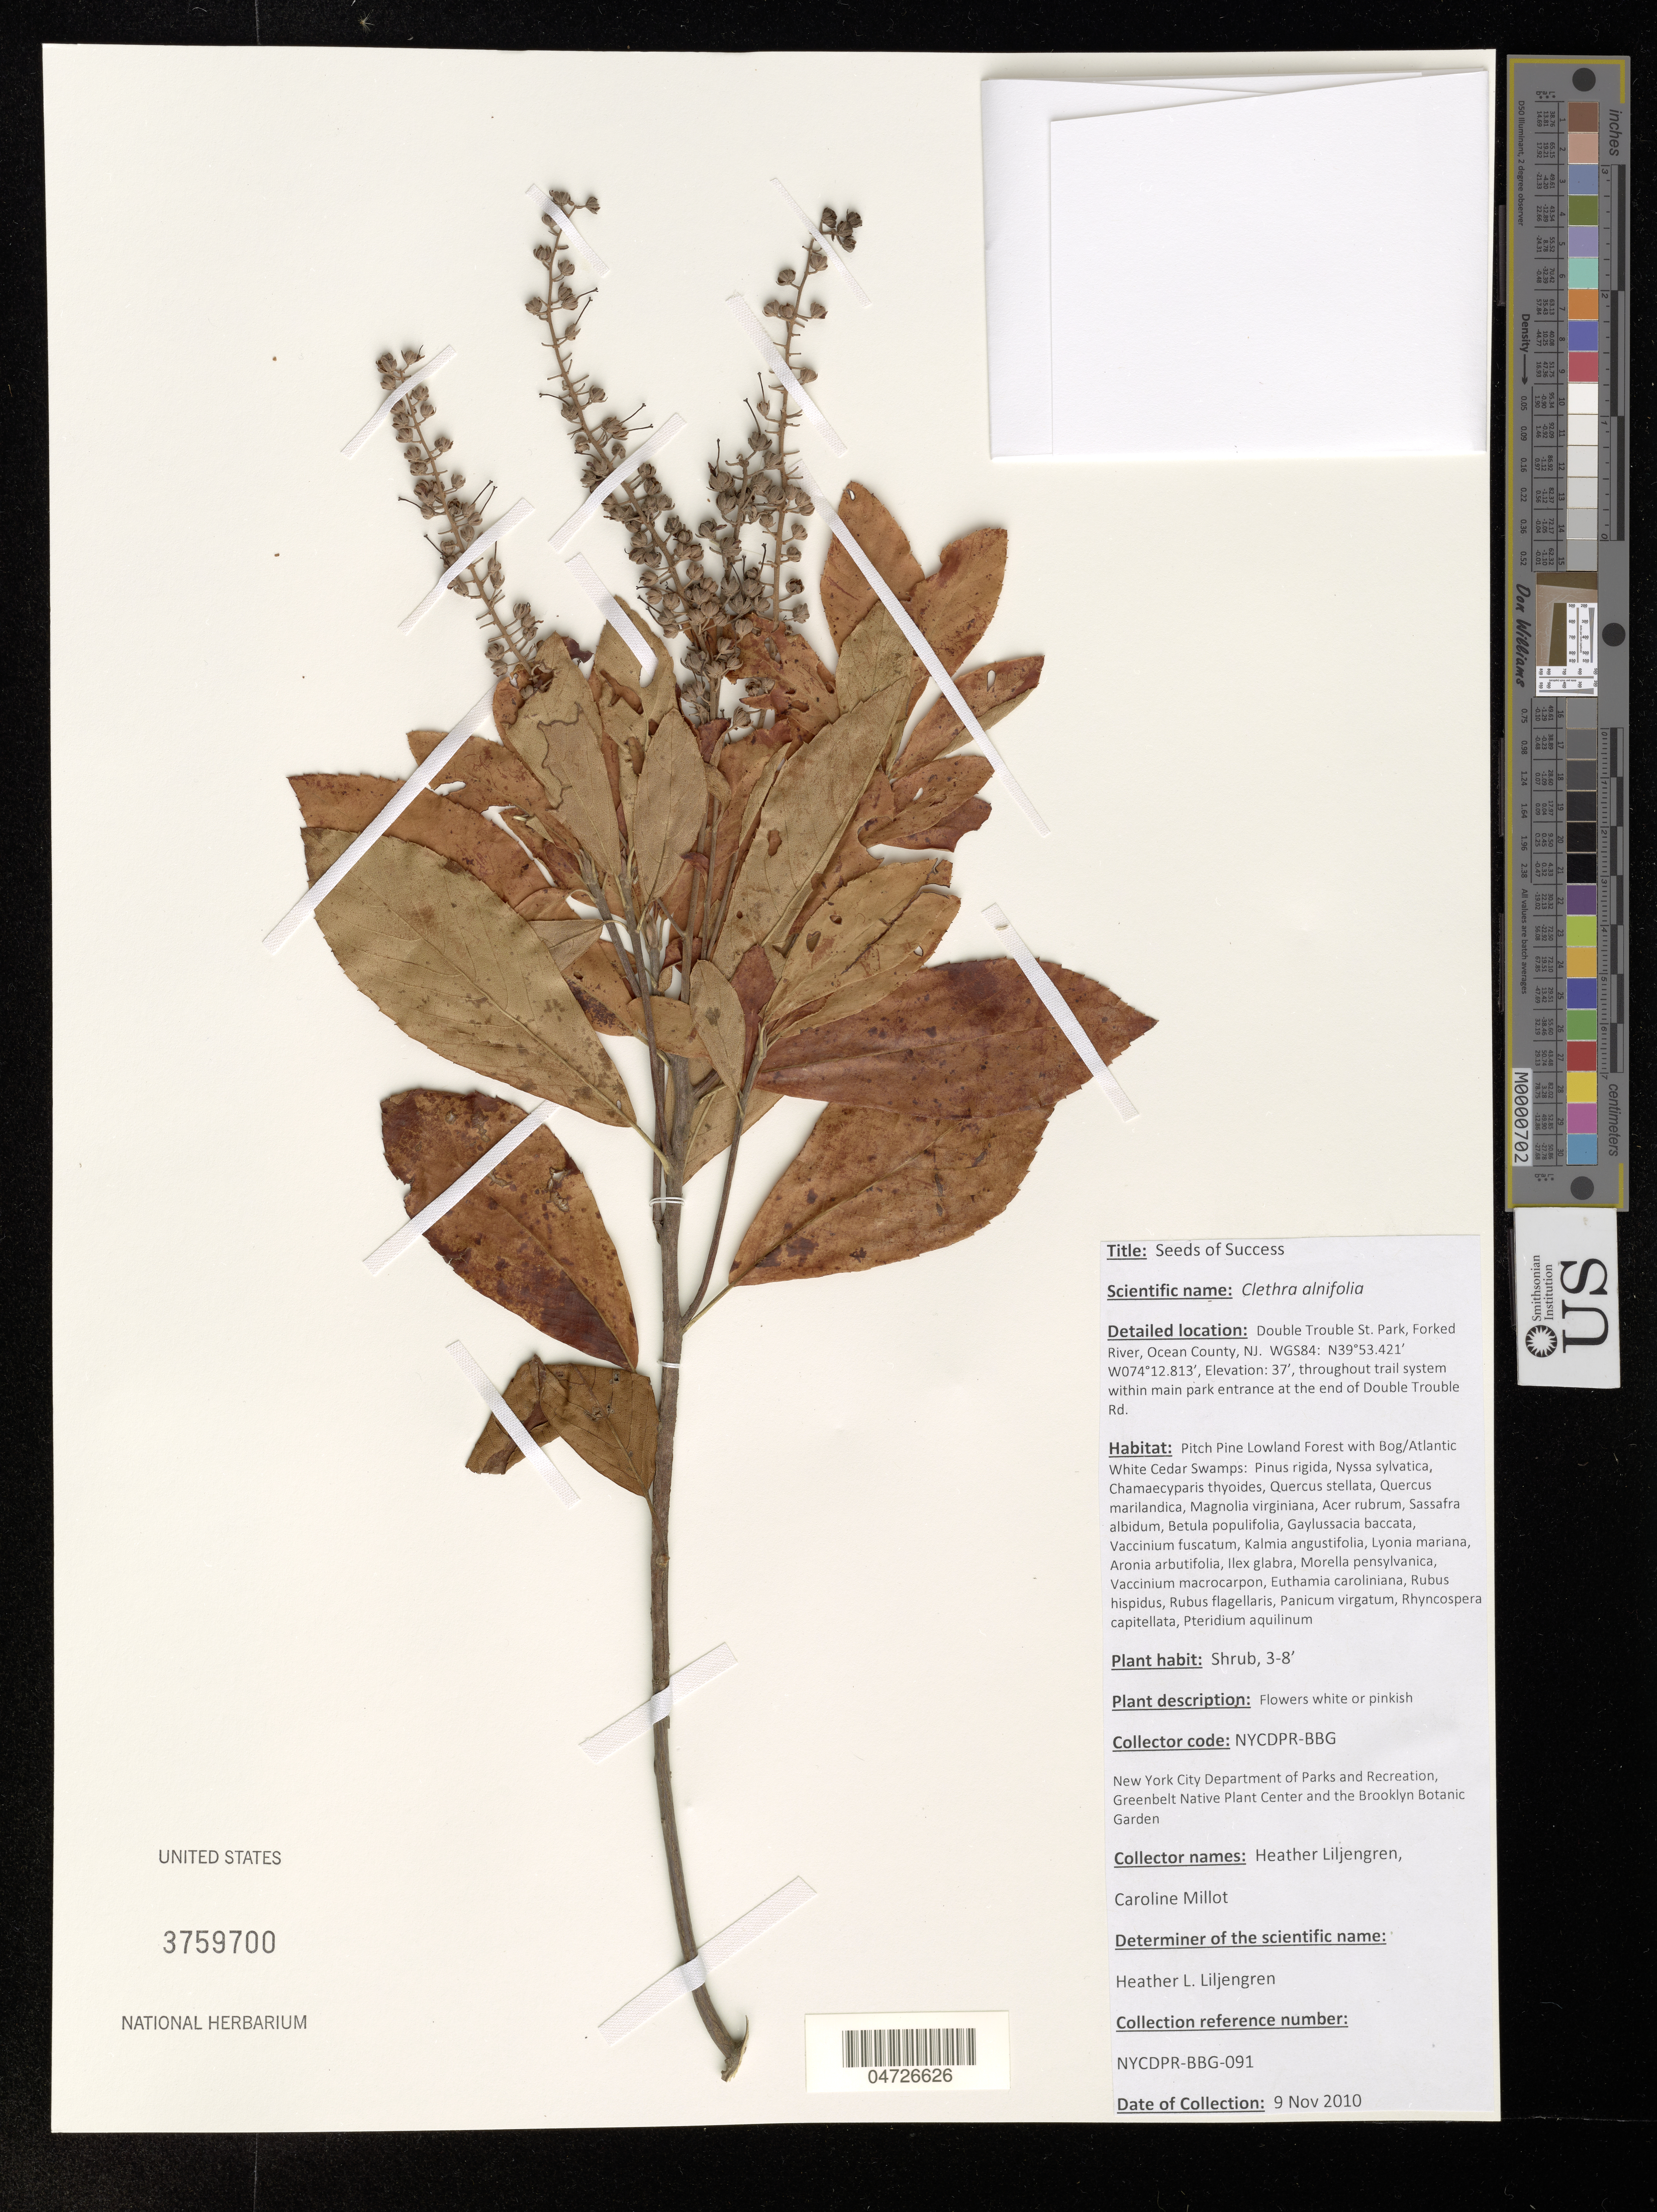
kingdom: Plantae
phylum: Tracheophyta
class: Magnoliopsida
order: Ericales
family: Clethraceae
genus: Clethra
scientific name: Clethra alnifolia sensu Blanco non L.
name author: (L.) Blanco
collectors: H. Liljengren & C. Millot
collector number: NYCDPR-BBG-091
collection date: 2010-11-09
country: United States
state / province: New Jersey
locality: Double Trouble St. Park, Forked River, Ocean County. Throughout trail system within main park entrance at the end of Double Trouble Rd.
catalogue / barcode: US 3759700